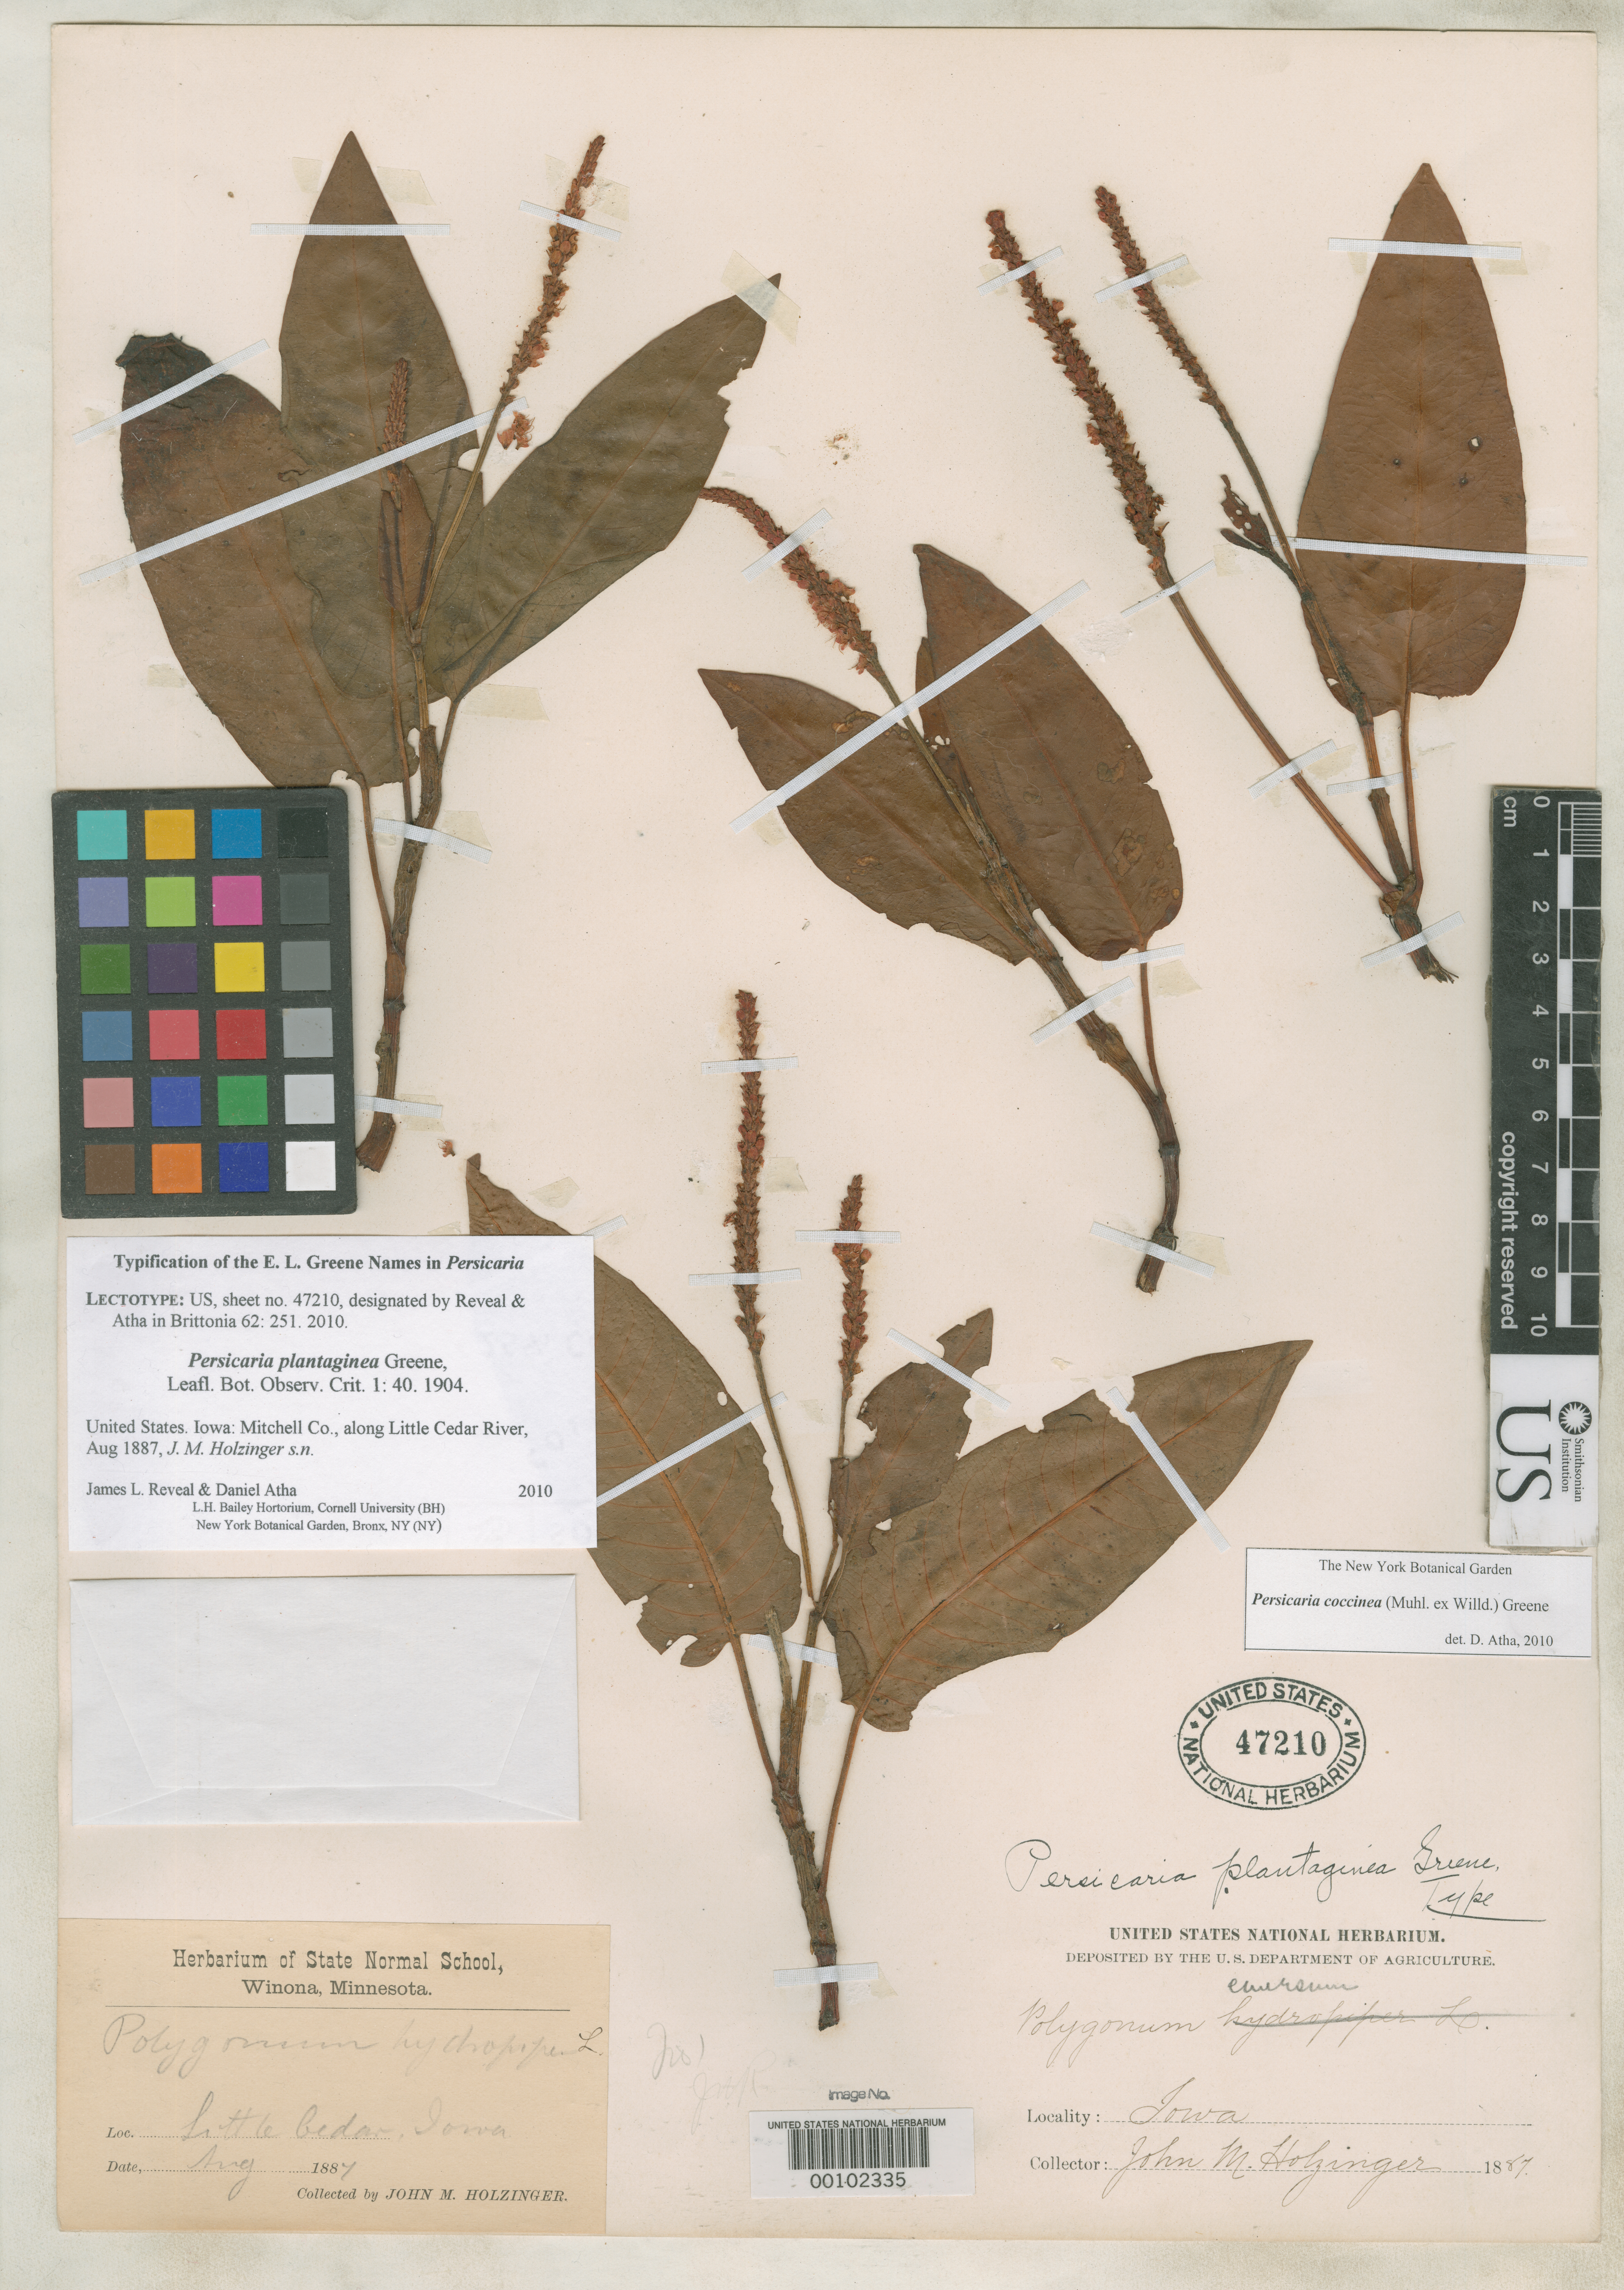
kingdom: Plantae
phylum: Tracheophyta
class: Magnoliopsida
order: Caryophyllales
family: Polygonaceae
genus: Persicaria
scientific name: Persicaria plantaginea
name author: Greene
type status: Lectotype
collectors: J. M. Holzinger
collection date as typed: Aug 1887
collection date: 1887-08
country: United States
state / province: Iowa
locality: Little Cedar River.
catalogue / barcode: US 47210